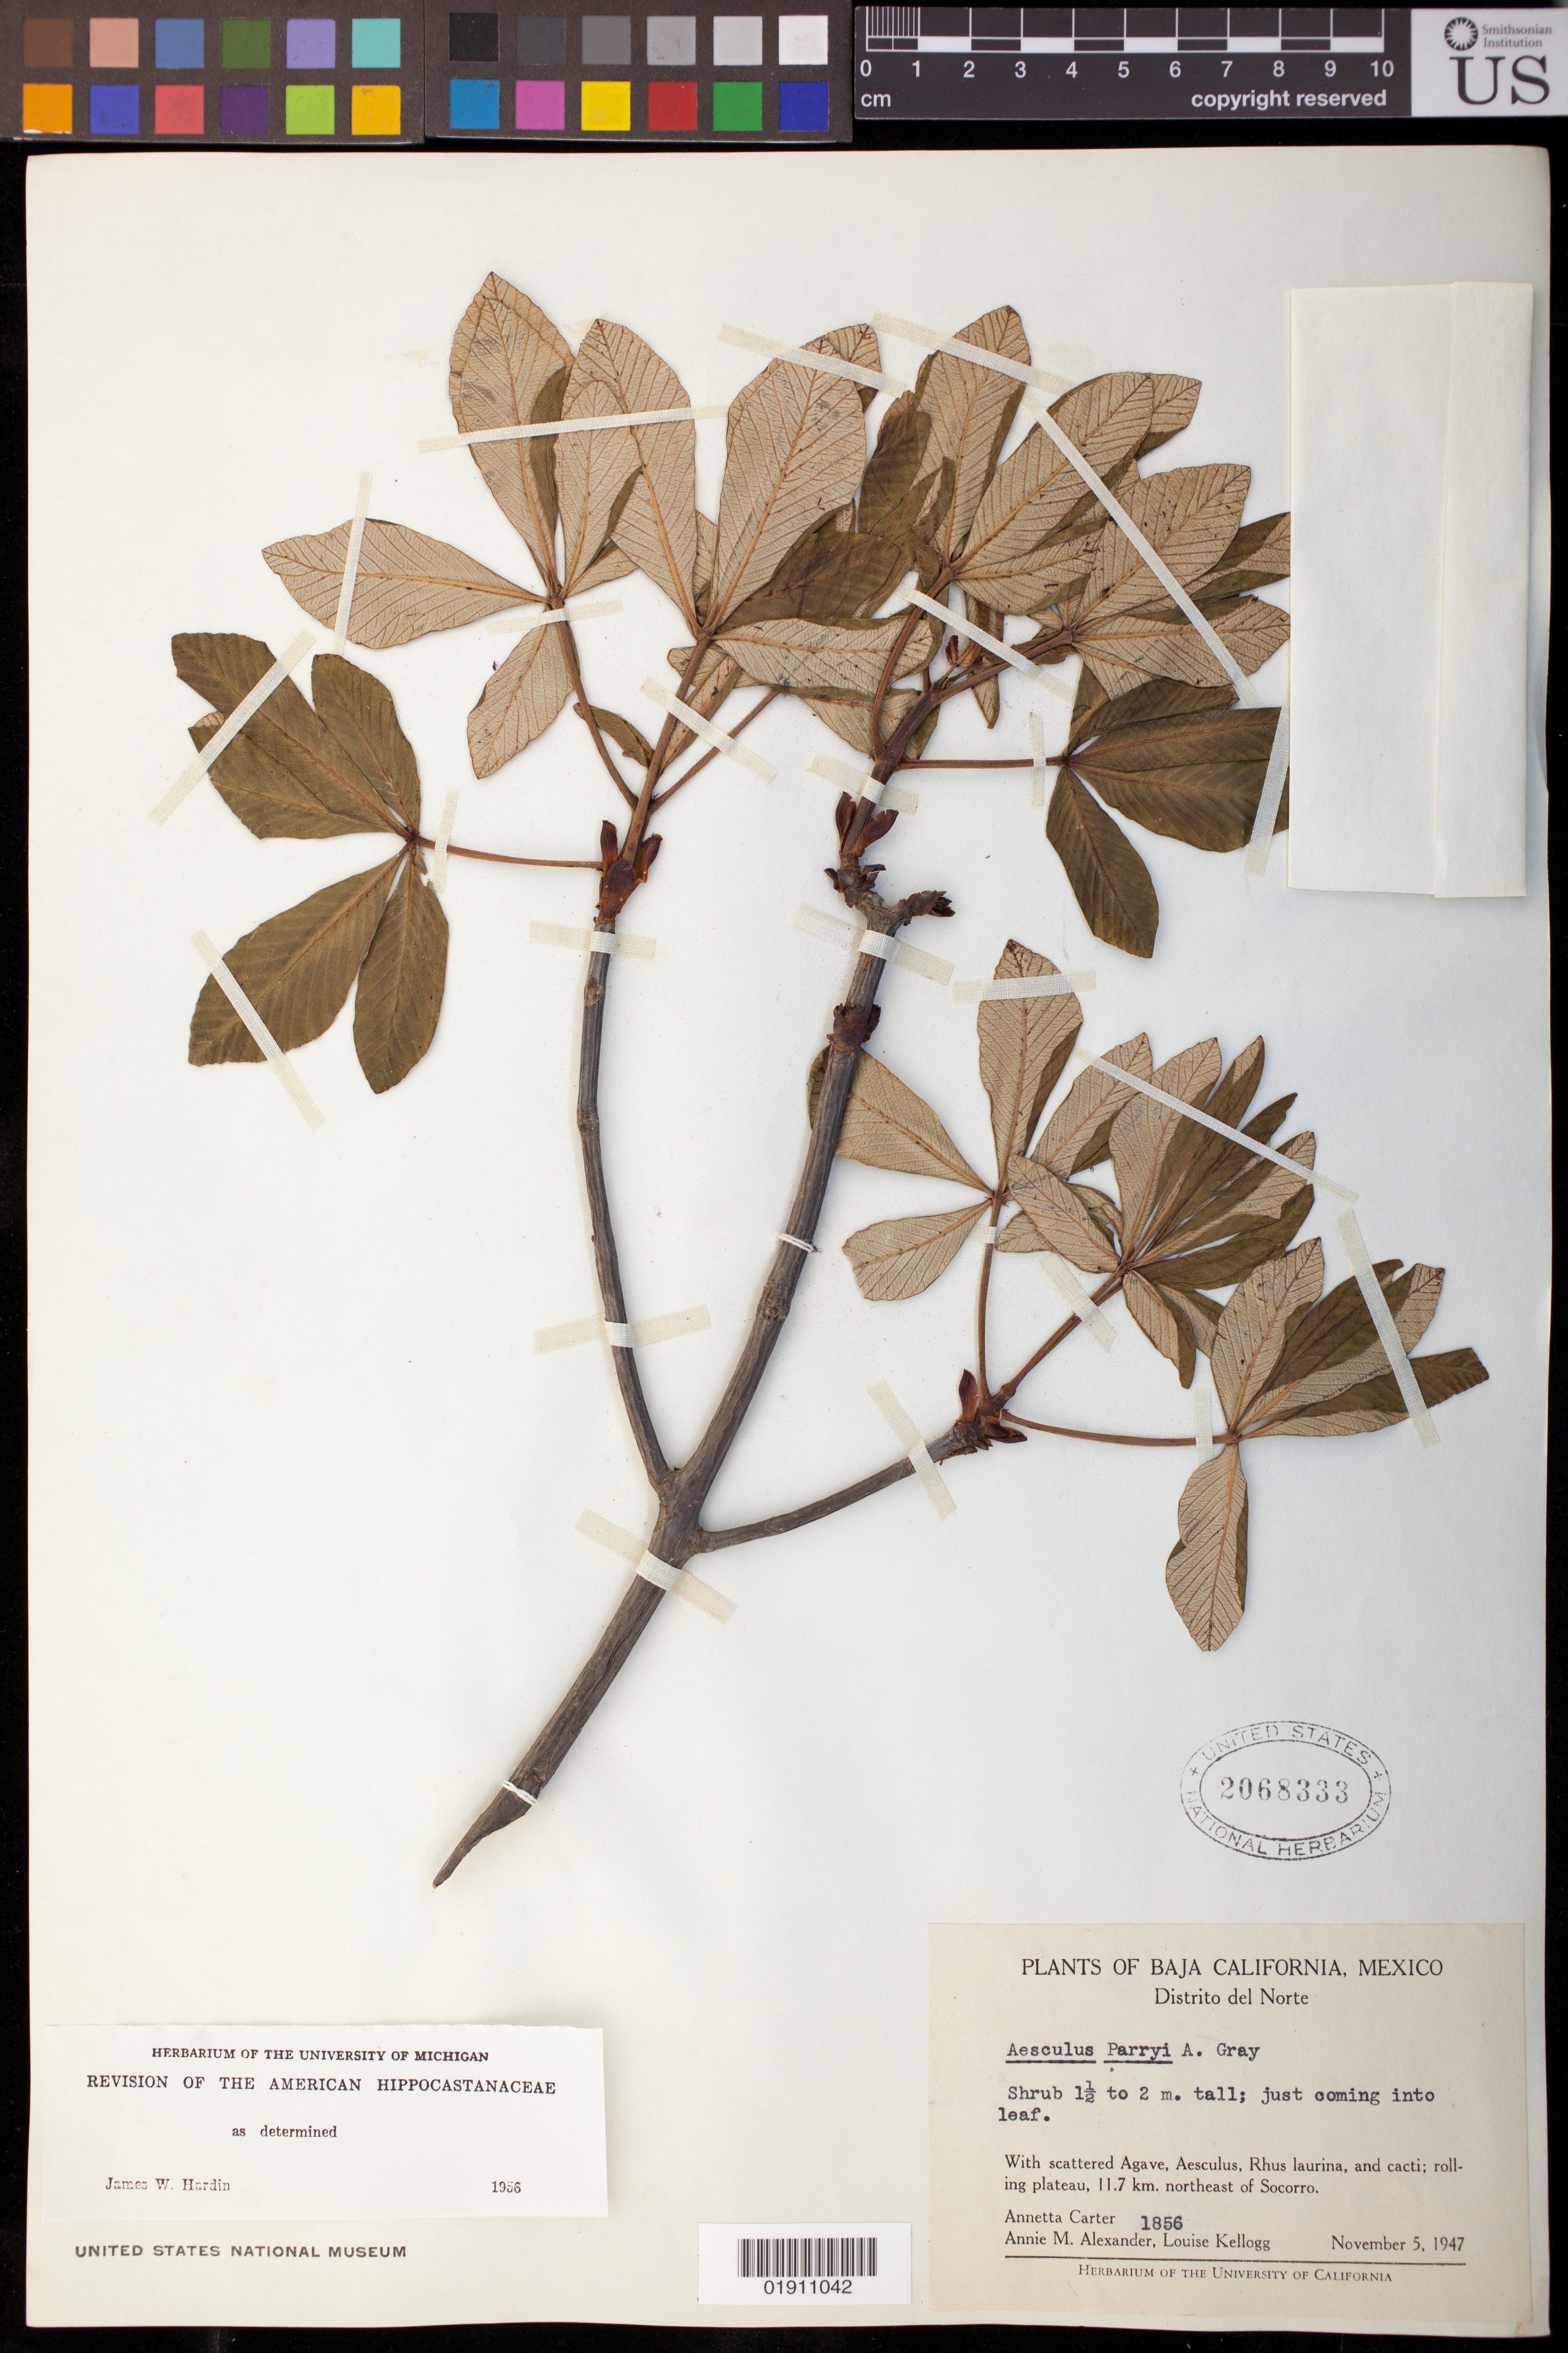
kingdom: Plantae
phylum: Tracheophyta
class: Magnoliopsida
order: Sapindales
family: Sapindaceae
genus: Aesculus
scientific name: Aesculus parryi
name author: A. Gray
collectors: A. M. Carter, A. M. Alexander & L. Kellogg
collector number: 1856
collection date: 1947-11-05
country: Mexico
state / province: Baja California Norte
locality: Distrito del Norte; rolling plateau, 11.7 km. northeast of Socorro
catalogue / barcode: US 2068333